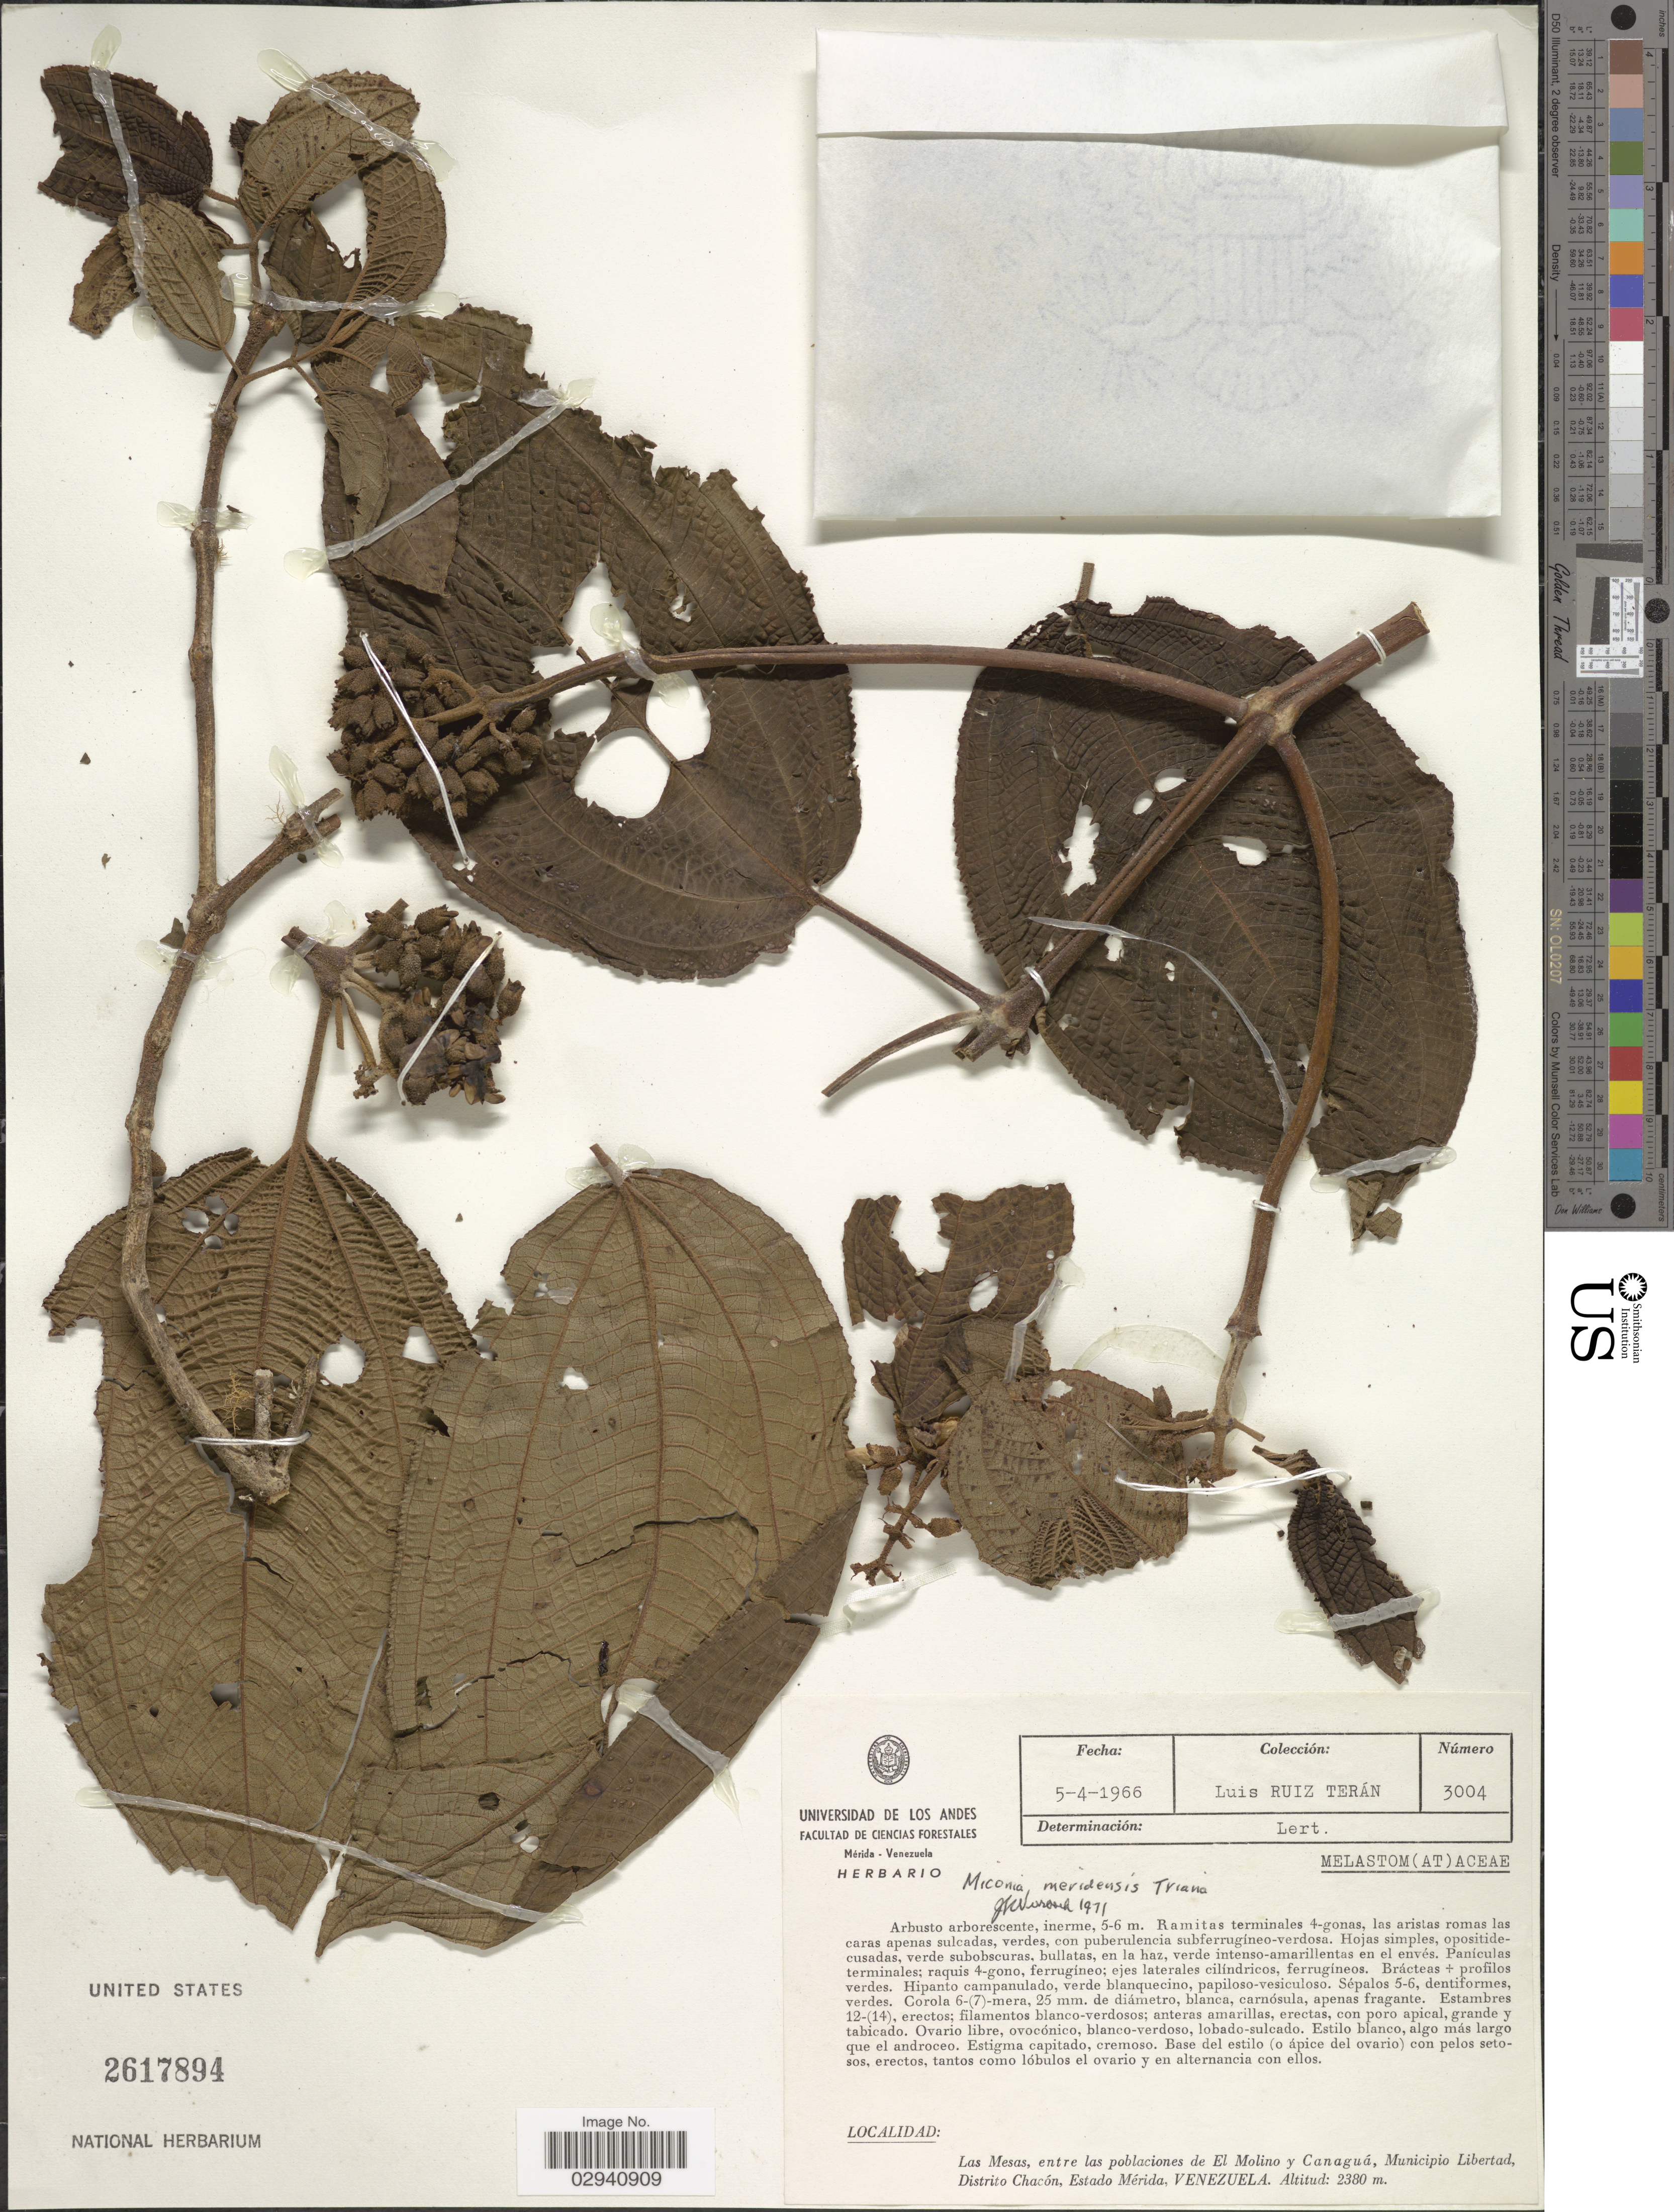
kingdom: Plantae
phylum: Tracheophyta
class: Magnoliopsida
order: Myrtales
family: Melastomataceae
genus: Miconia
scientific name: Miconia meridensis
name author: Triana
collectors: L. Teran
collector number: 3004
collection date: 1966-04-05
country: Venezuela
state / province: Mérida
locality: Las Mesas, entre las poblaciones de El Molino y Canaguá, Municipio Libertad, Distrito Chacón.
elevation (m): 2380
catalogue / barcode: US 2617894